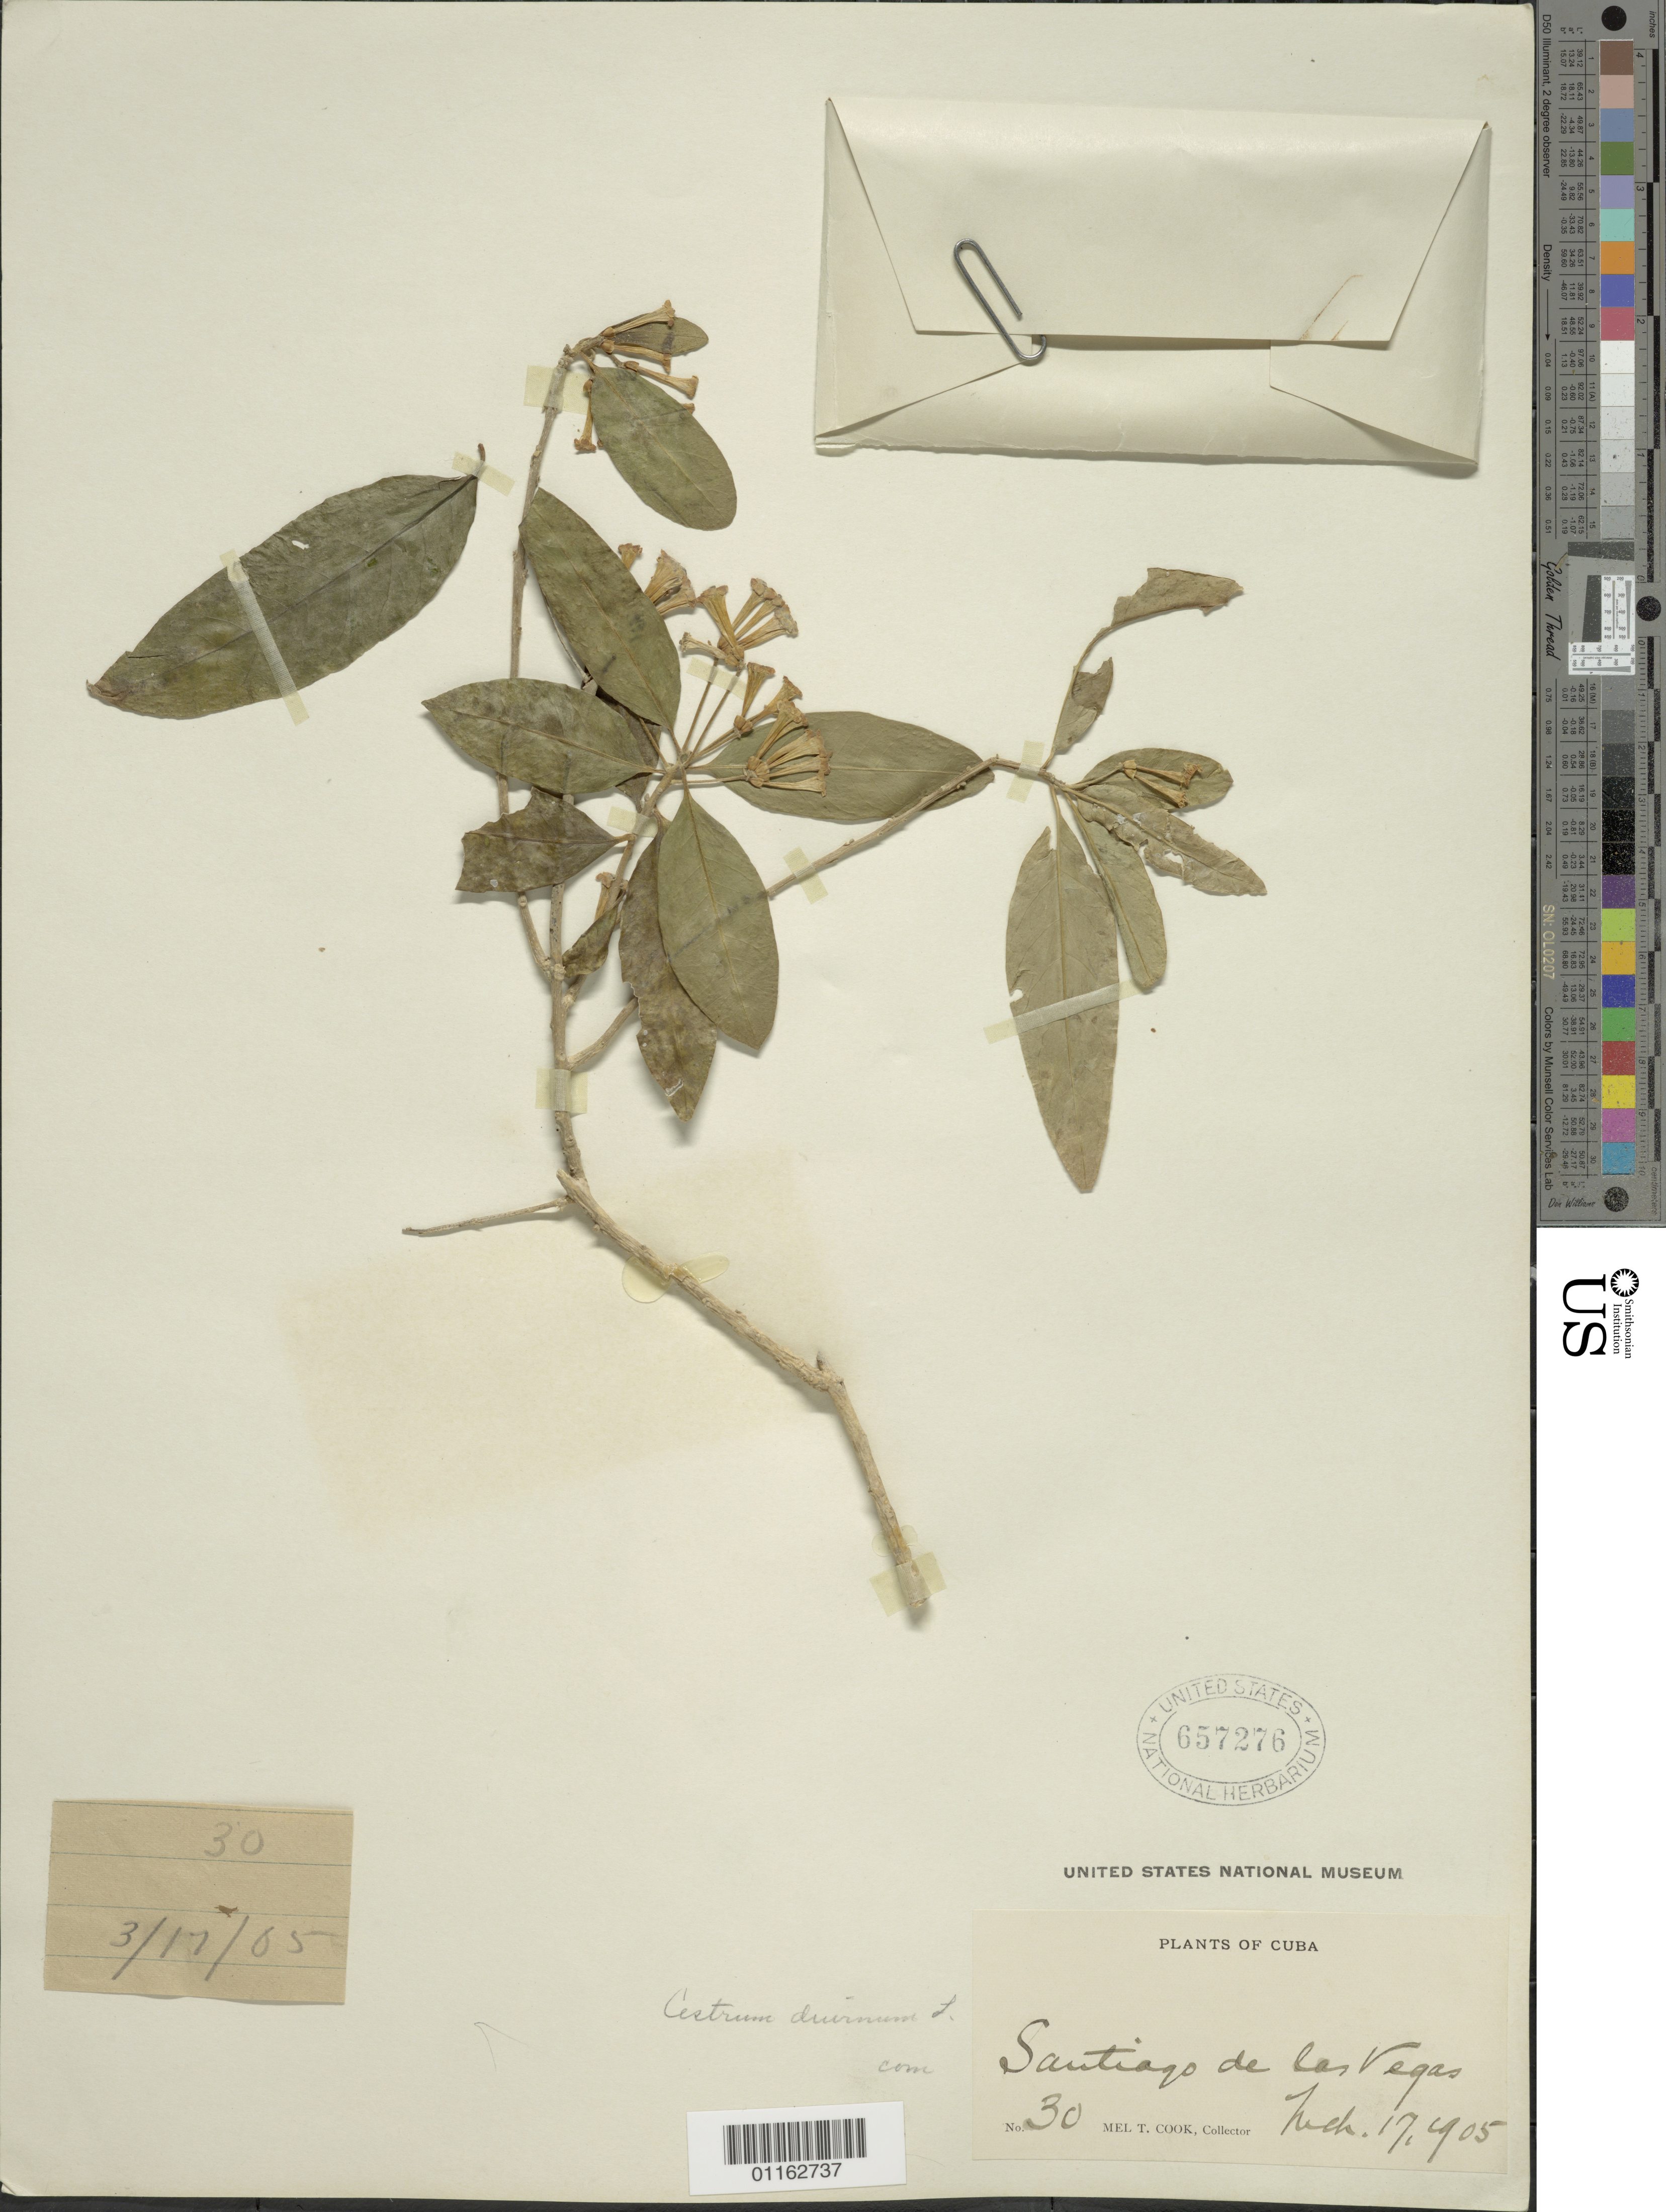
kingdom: Plantae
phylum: Tracheophyta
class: Magnoliopsida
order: Solanales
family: Solanaceae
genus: Cestrum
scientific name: Cestrum diurnum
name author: L.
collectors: M. T. Cook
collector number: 30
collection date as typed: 17 Mar 1905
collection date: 1905-03-17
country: Cuba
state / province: La Habana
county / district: Santiago de las Vegas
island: Cuba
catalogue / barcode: US 657276